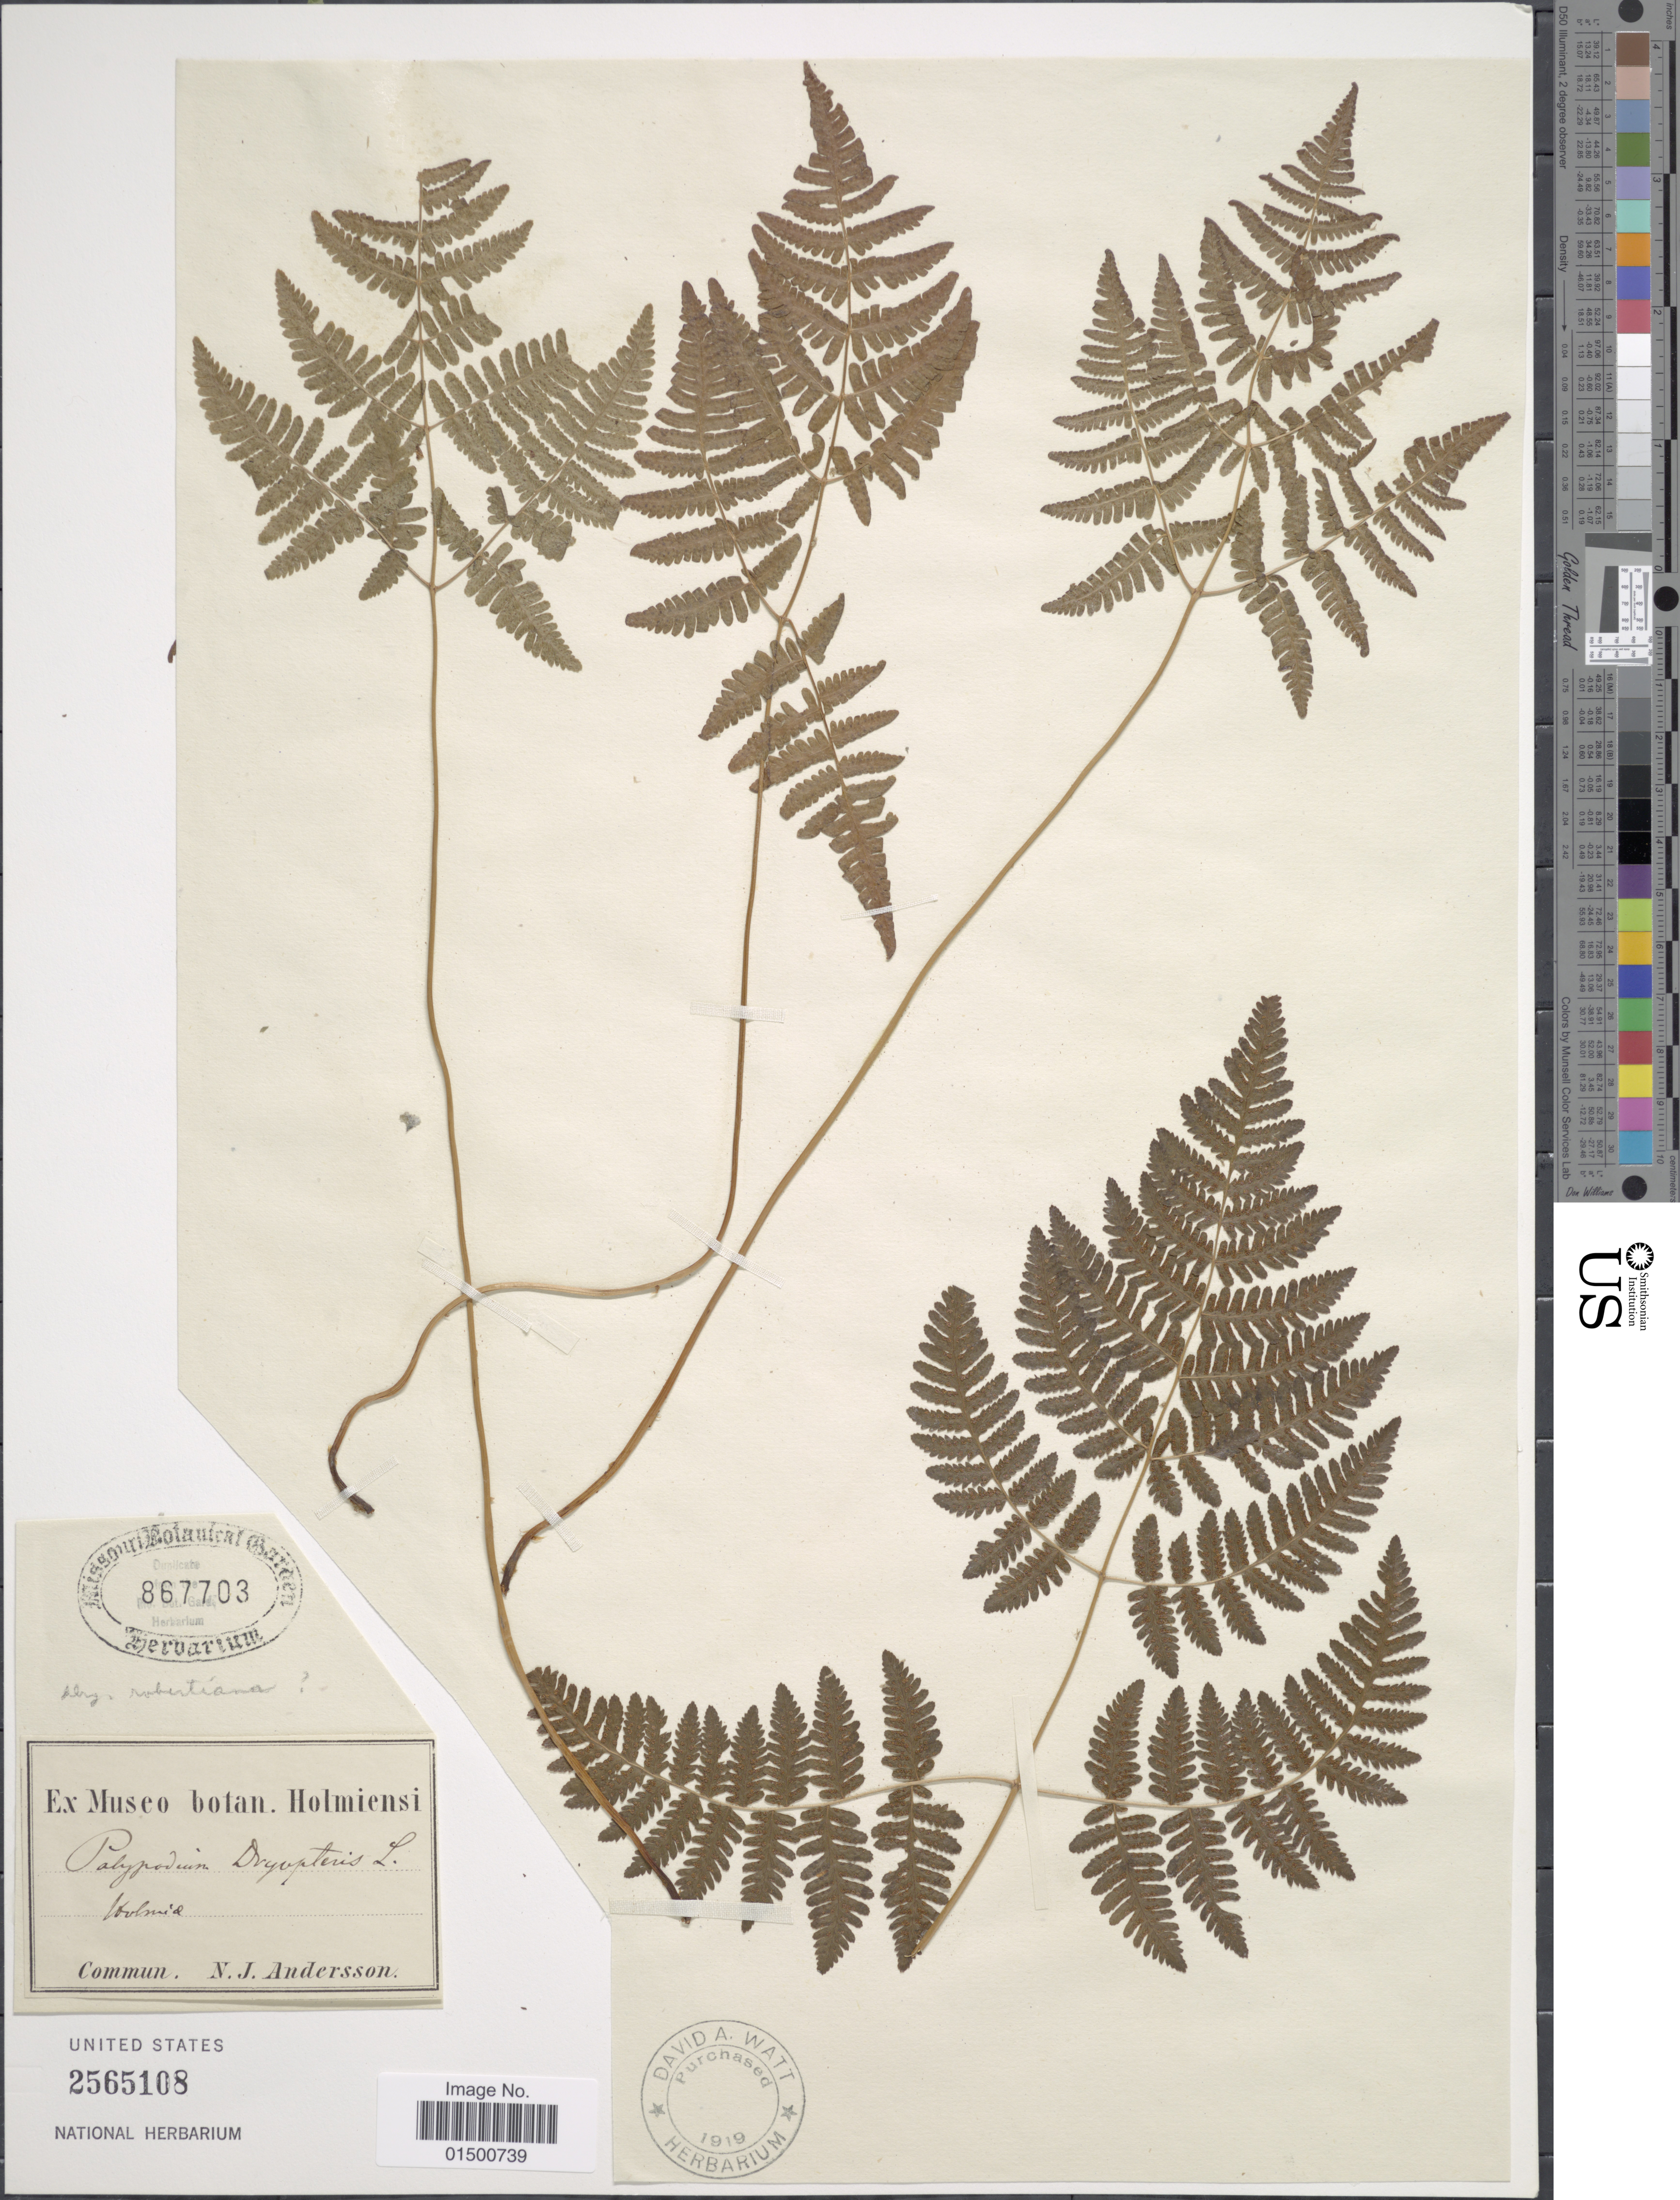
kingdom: Plantae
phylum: Tracheophyta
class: Polypodiopsida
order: Polypodiales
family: Cystopteridaceae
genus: Gymnocarpium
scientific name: Gymnocarpium robertianum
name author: (Hoffm.) Newman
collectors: ex Museo botan. Holmiensi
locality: Voulmid [interpreted]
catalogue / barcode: US 867703